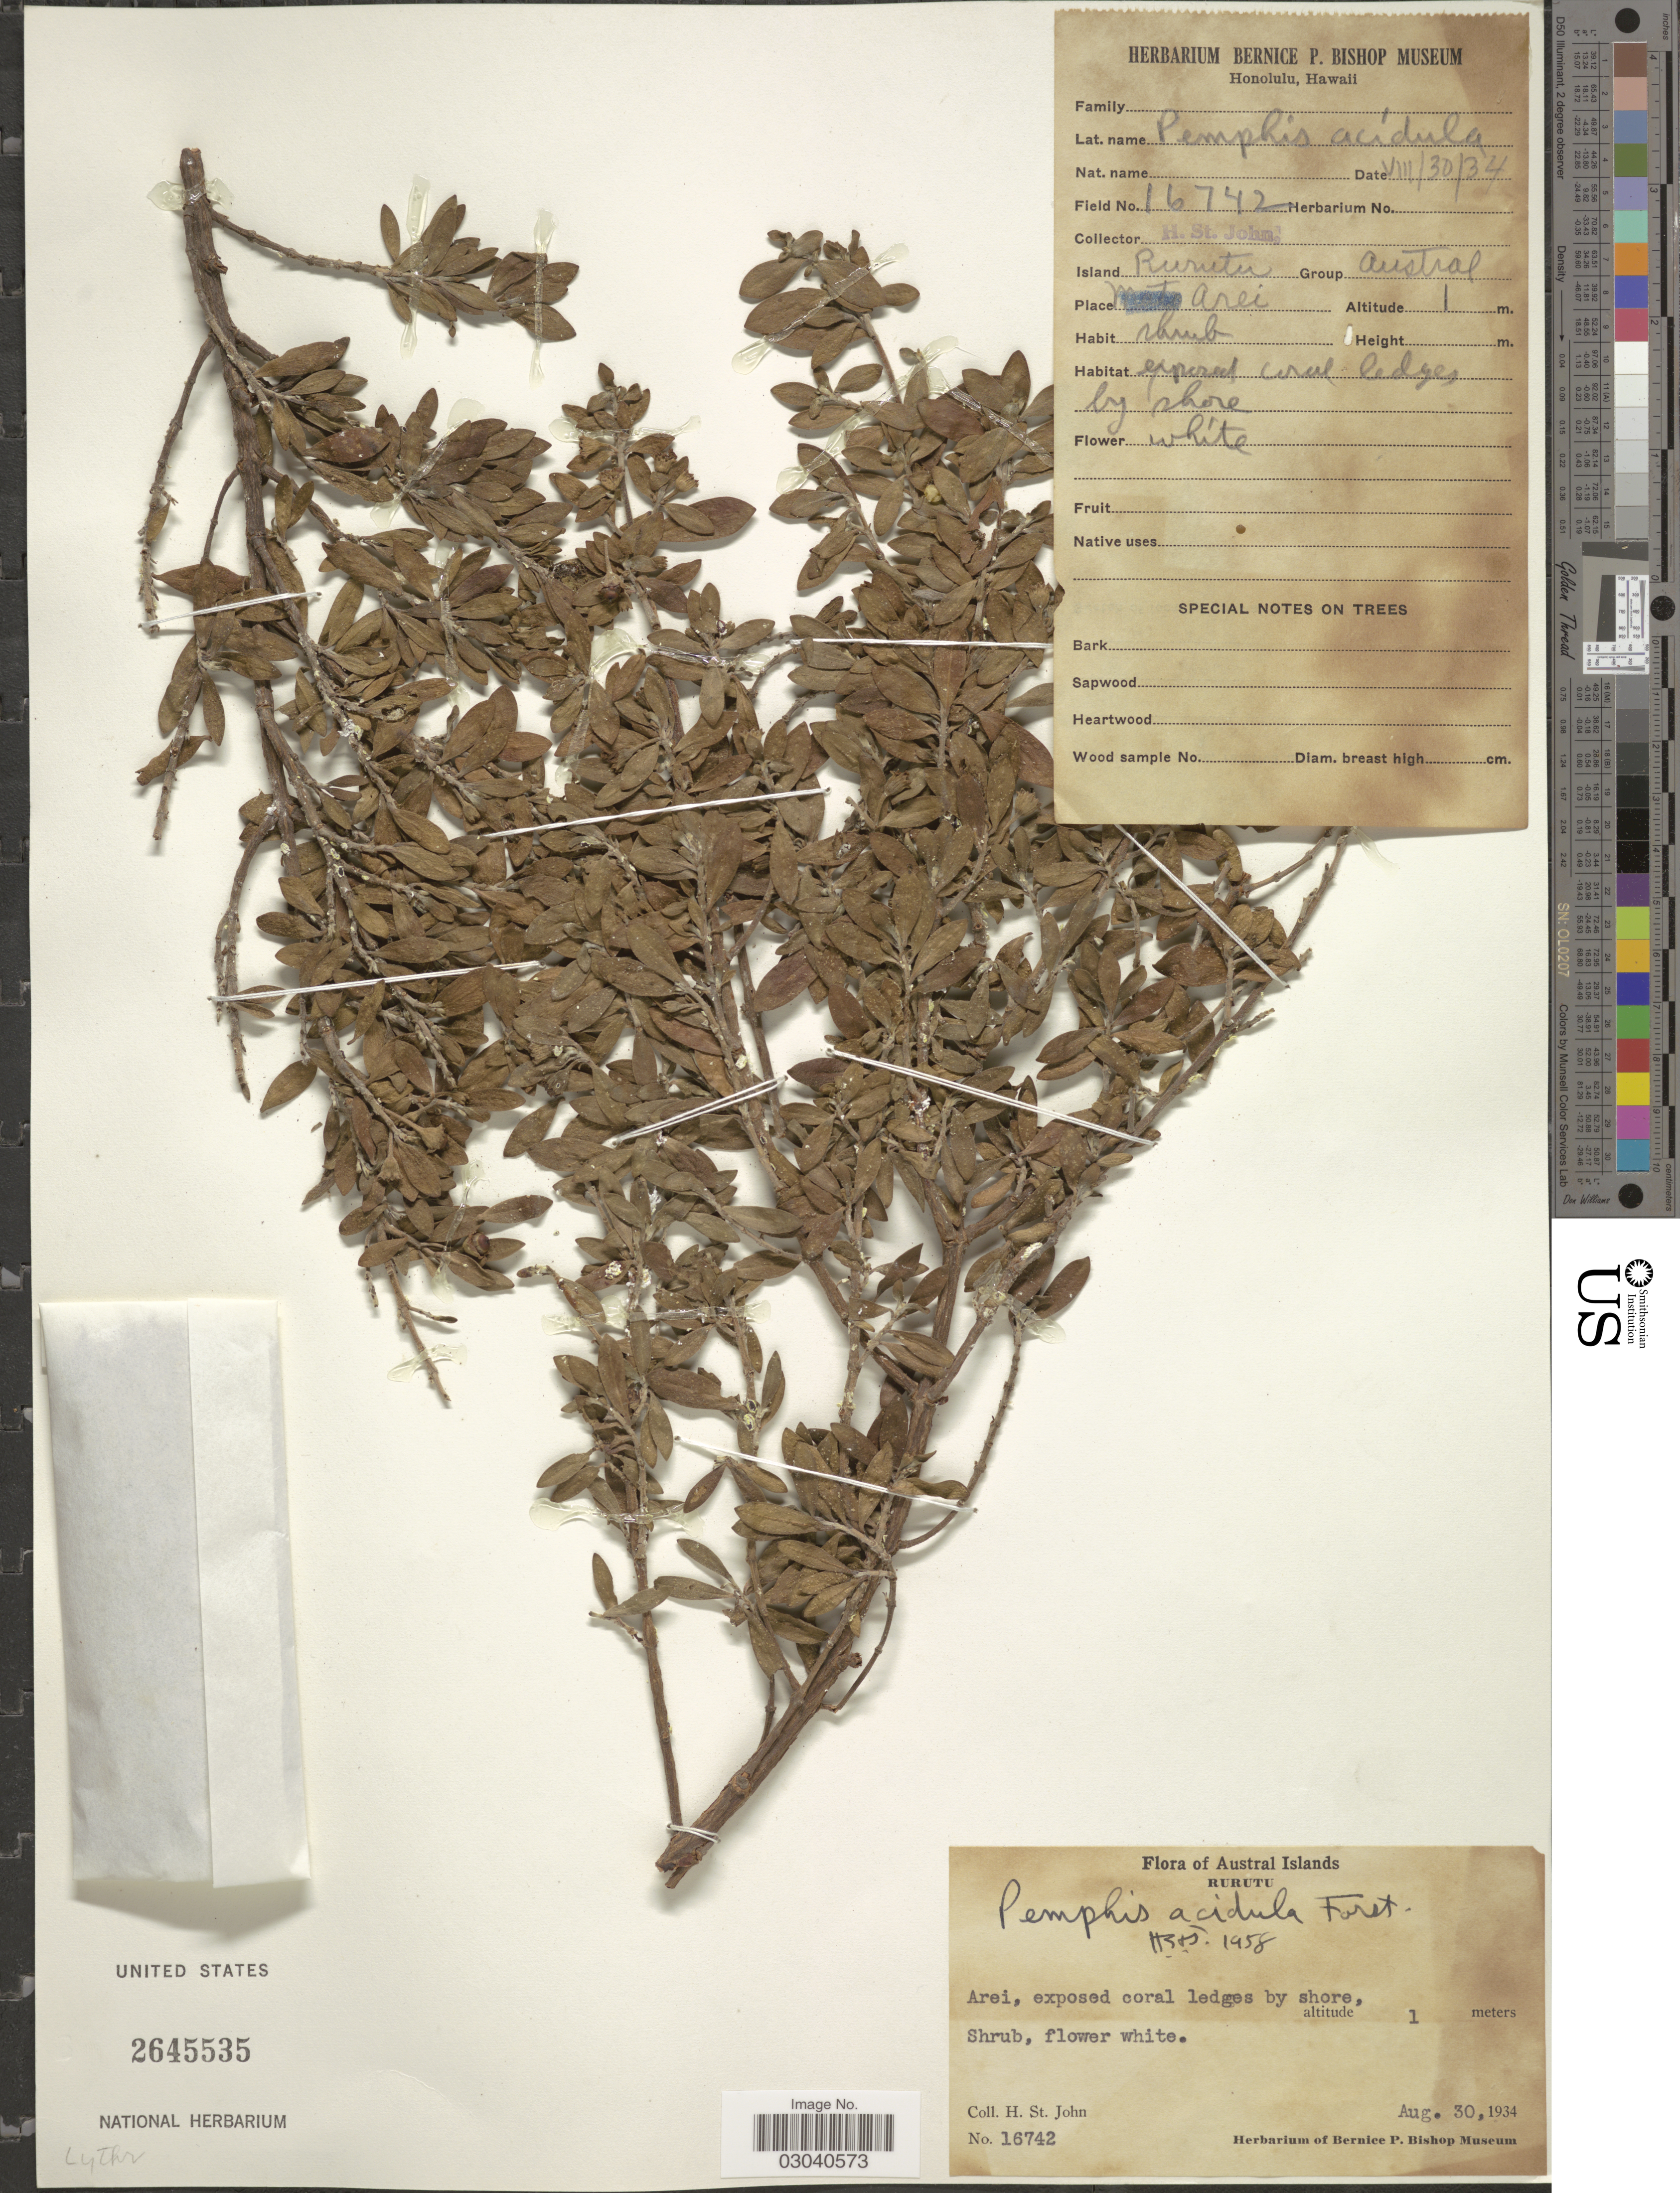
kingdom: Plantae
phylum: Tracheophyta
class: Magnoliopsida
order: Myrtales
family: Lythraceae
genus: Pemphis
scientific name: Pemphis acidula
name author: J.R. Forst. & G. Forst.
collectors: H. St. John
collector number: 16742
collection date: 1934-08-30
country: French Polynesia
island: Rurutu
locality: Austral Islands. Rurutu. Arei.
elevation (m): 1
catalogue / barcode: US 2645535